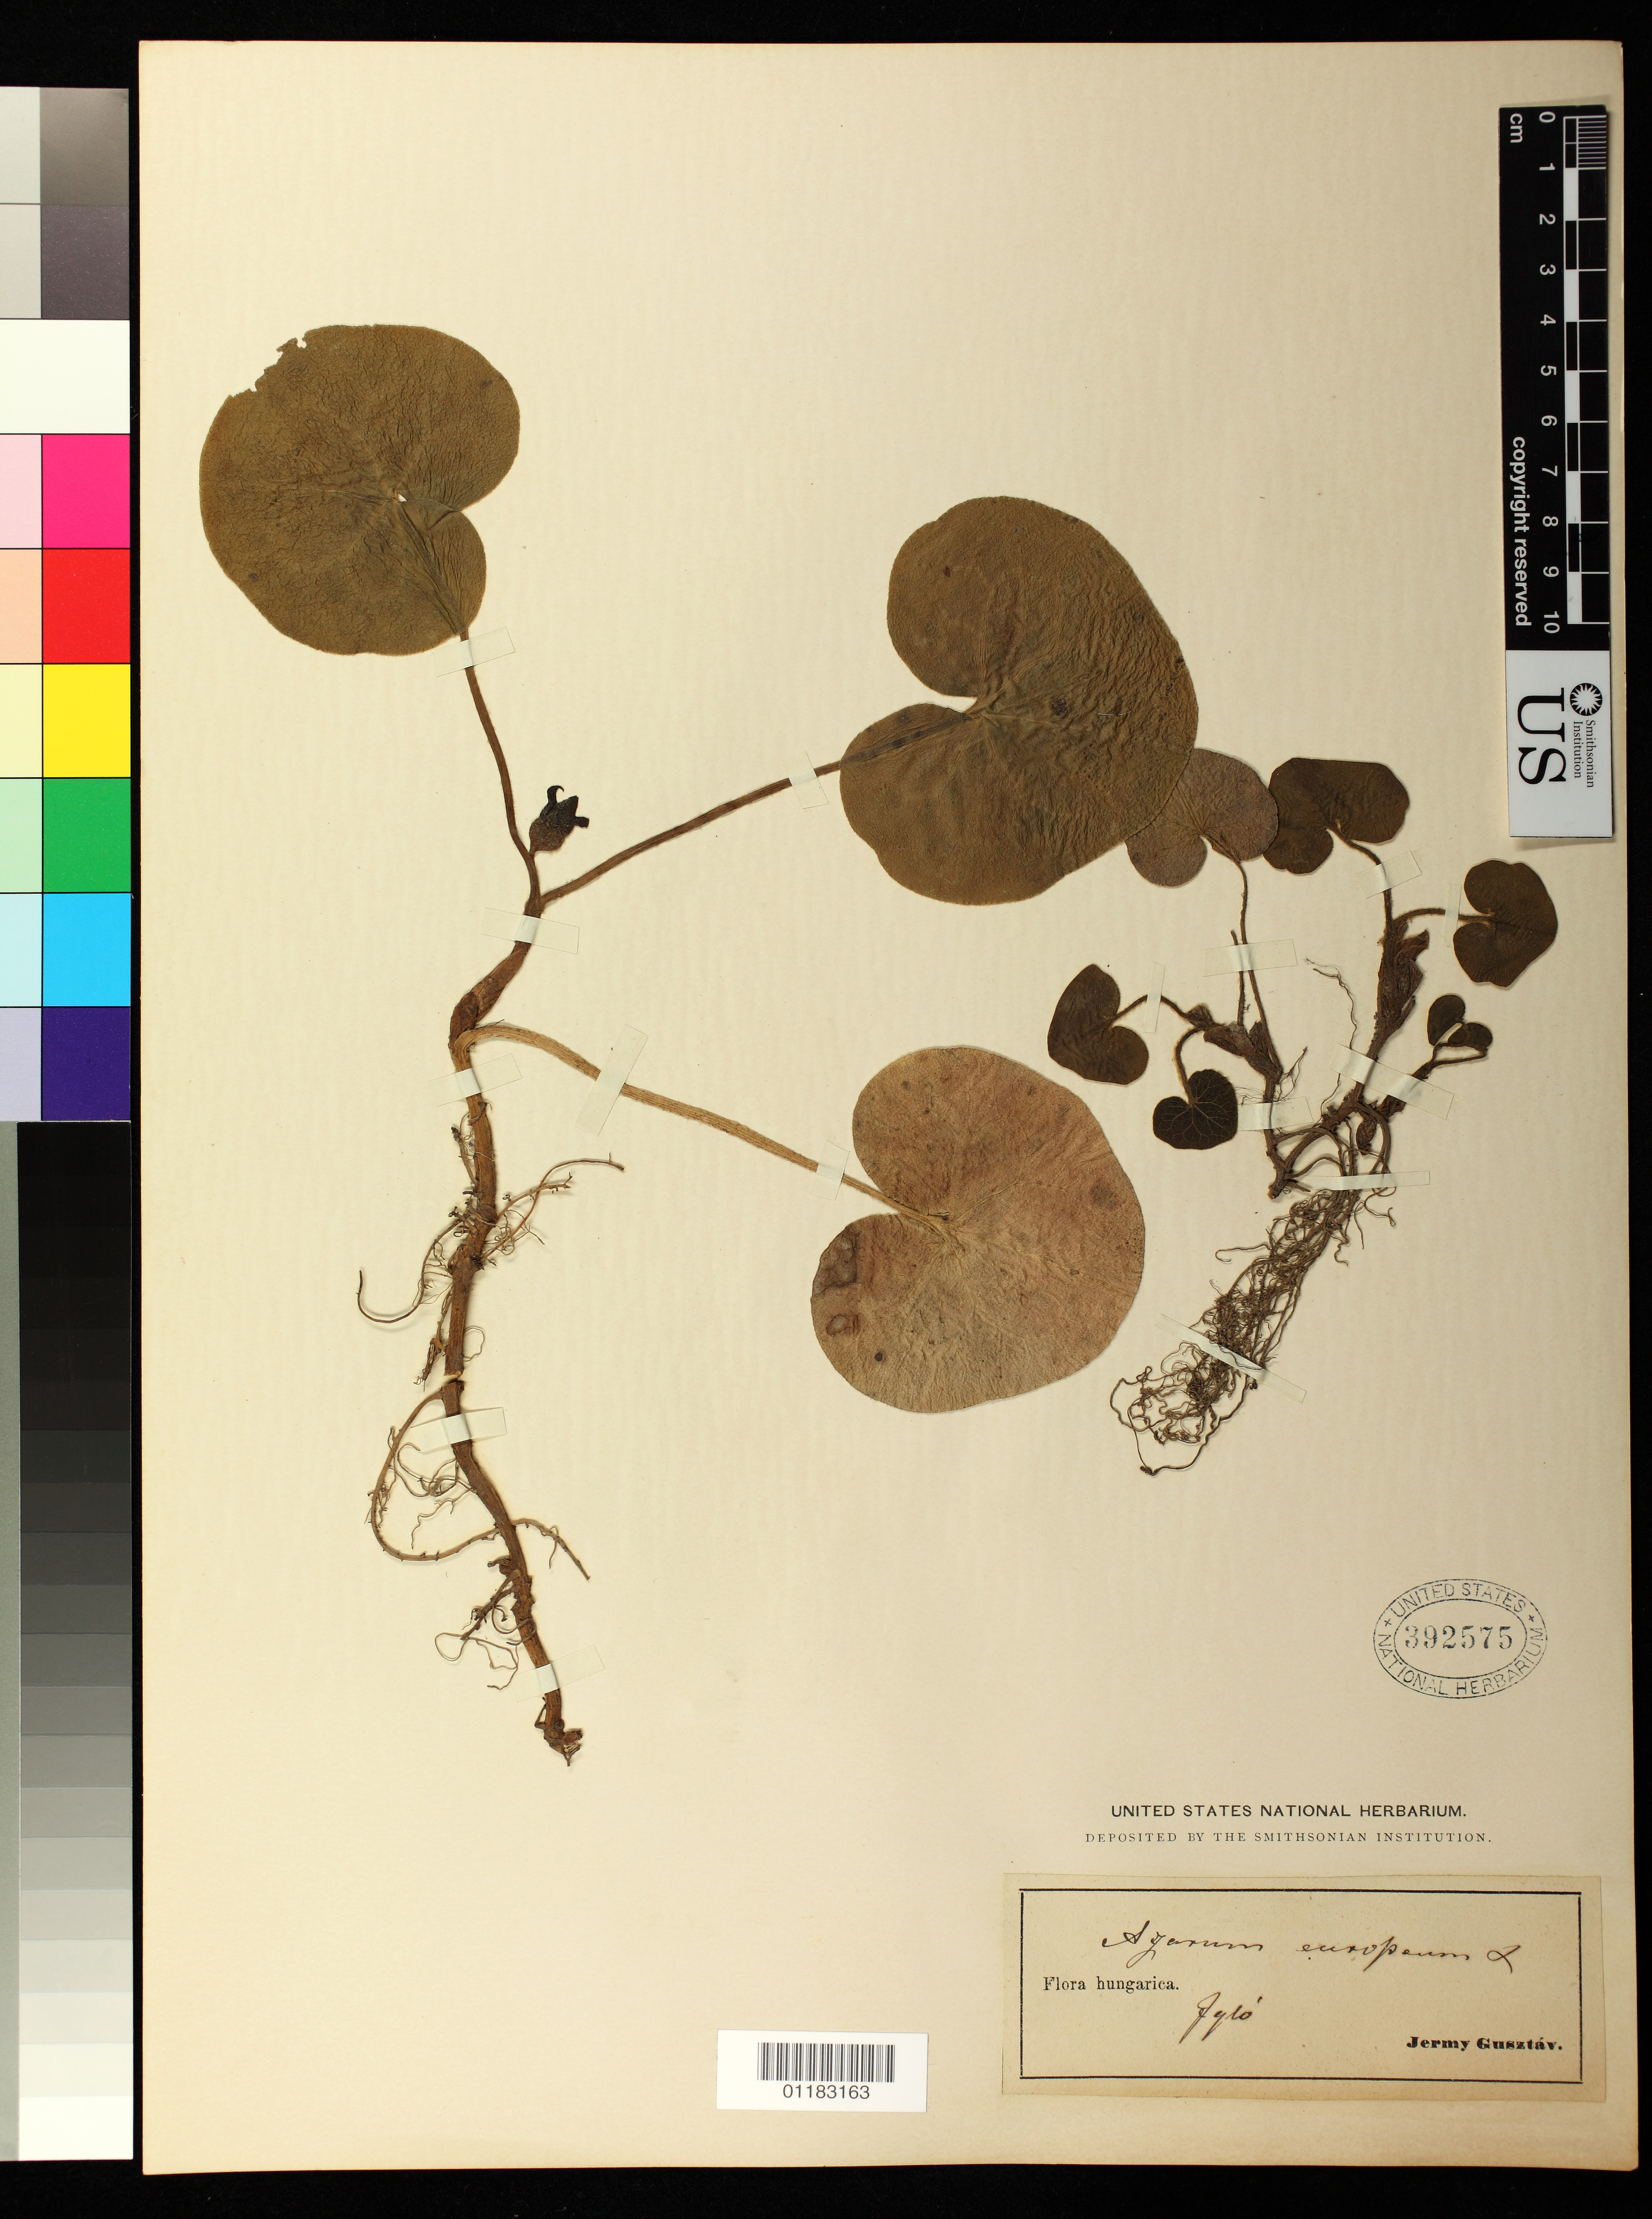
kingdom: Plantae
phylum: Tracheophyta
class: Magnoliopsida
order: Piperales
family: Aristolochiaceae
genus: Asarum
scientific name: Asarum europaeum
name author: L.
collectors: G. Jermy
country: Hungary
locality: Zyla(?)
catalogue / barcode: US 392575